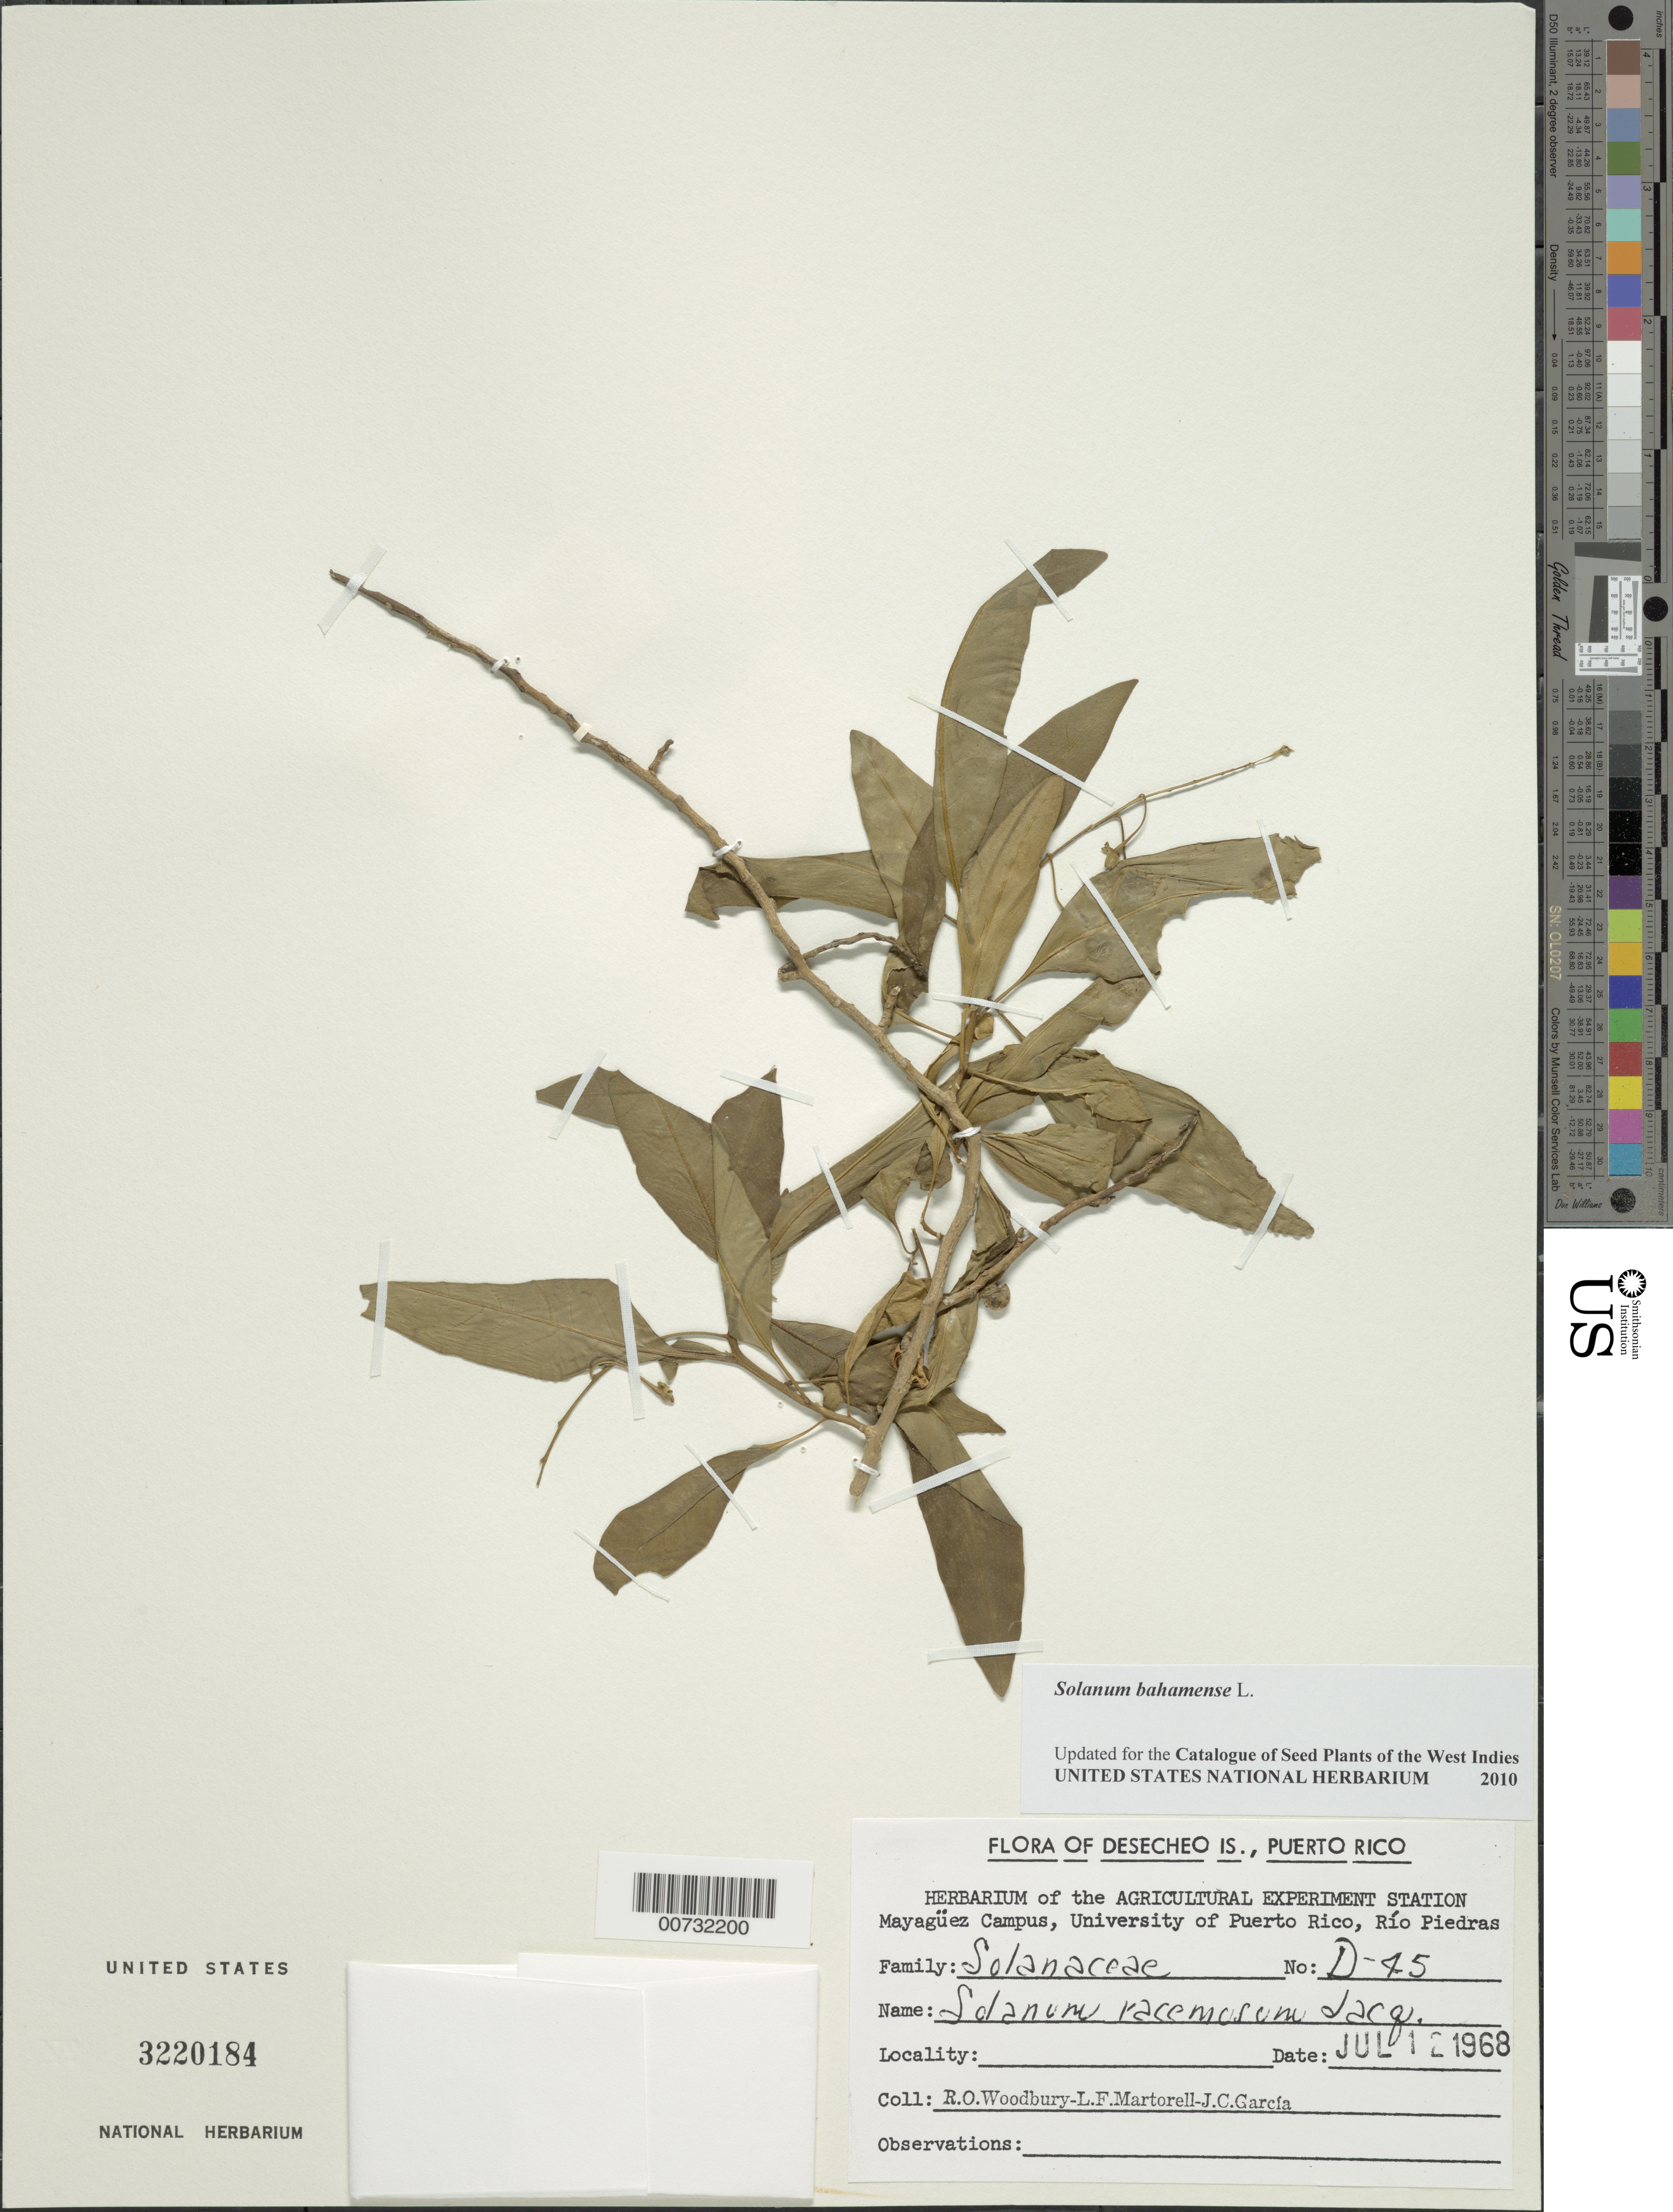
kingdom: Plantae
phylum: Tracheophyta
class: Magnoliopsida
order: Solanales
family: Solanaceae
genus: Solanum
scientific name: Solanum bahamense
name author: L.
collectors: R. O. Woodbury, L. Martorell & J. C. García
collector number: D45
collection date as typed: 12 Jul 1968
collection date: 1968-07-12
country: Puerto Rico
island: Desecheo I.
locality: Desecheo Is.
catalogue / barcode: US 3220184